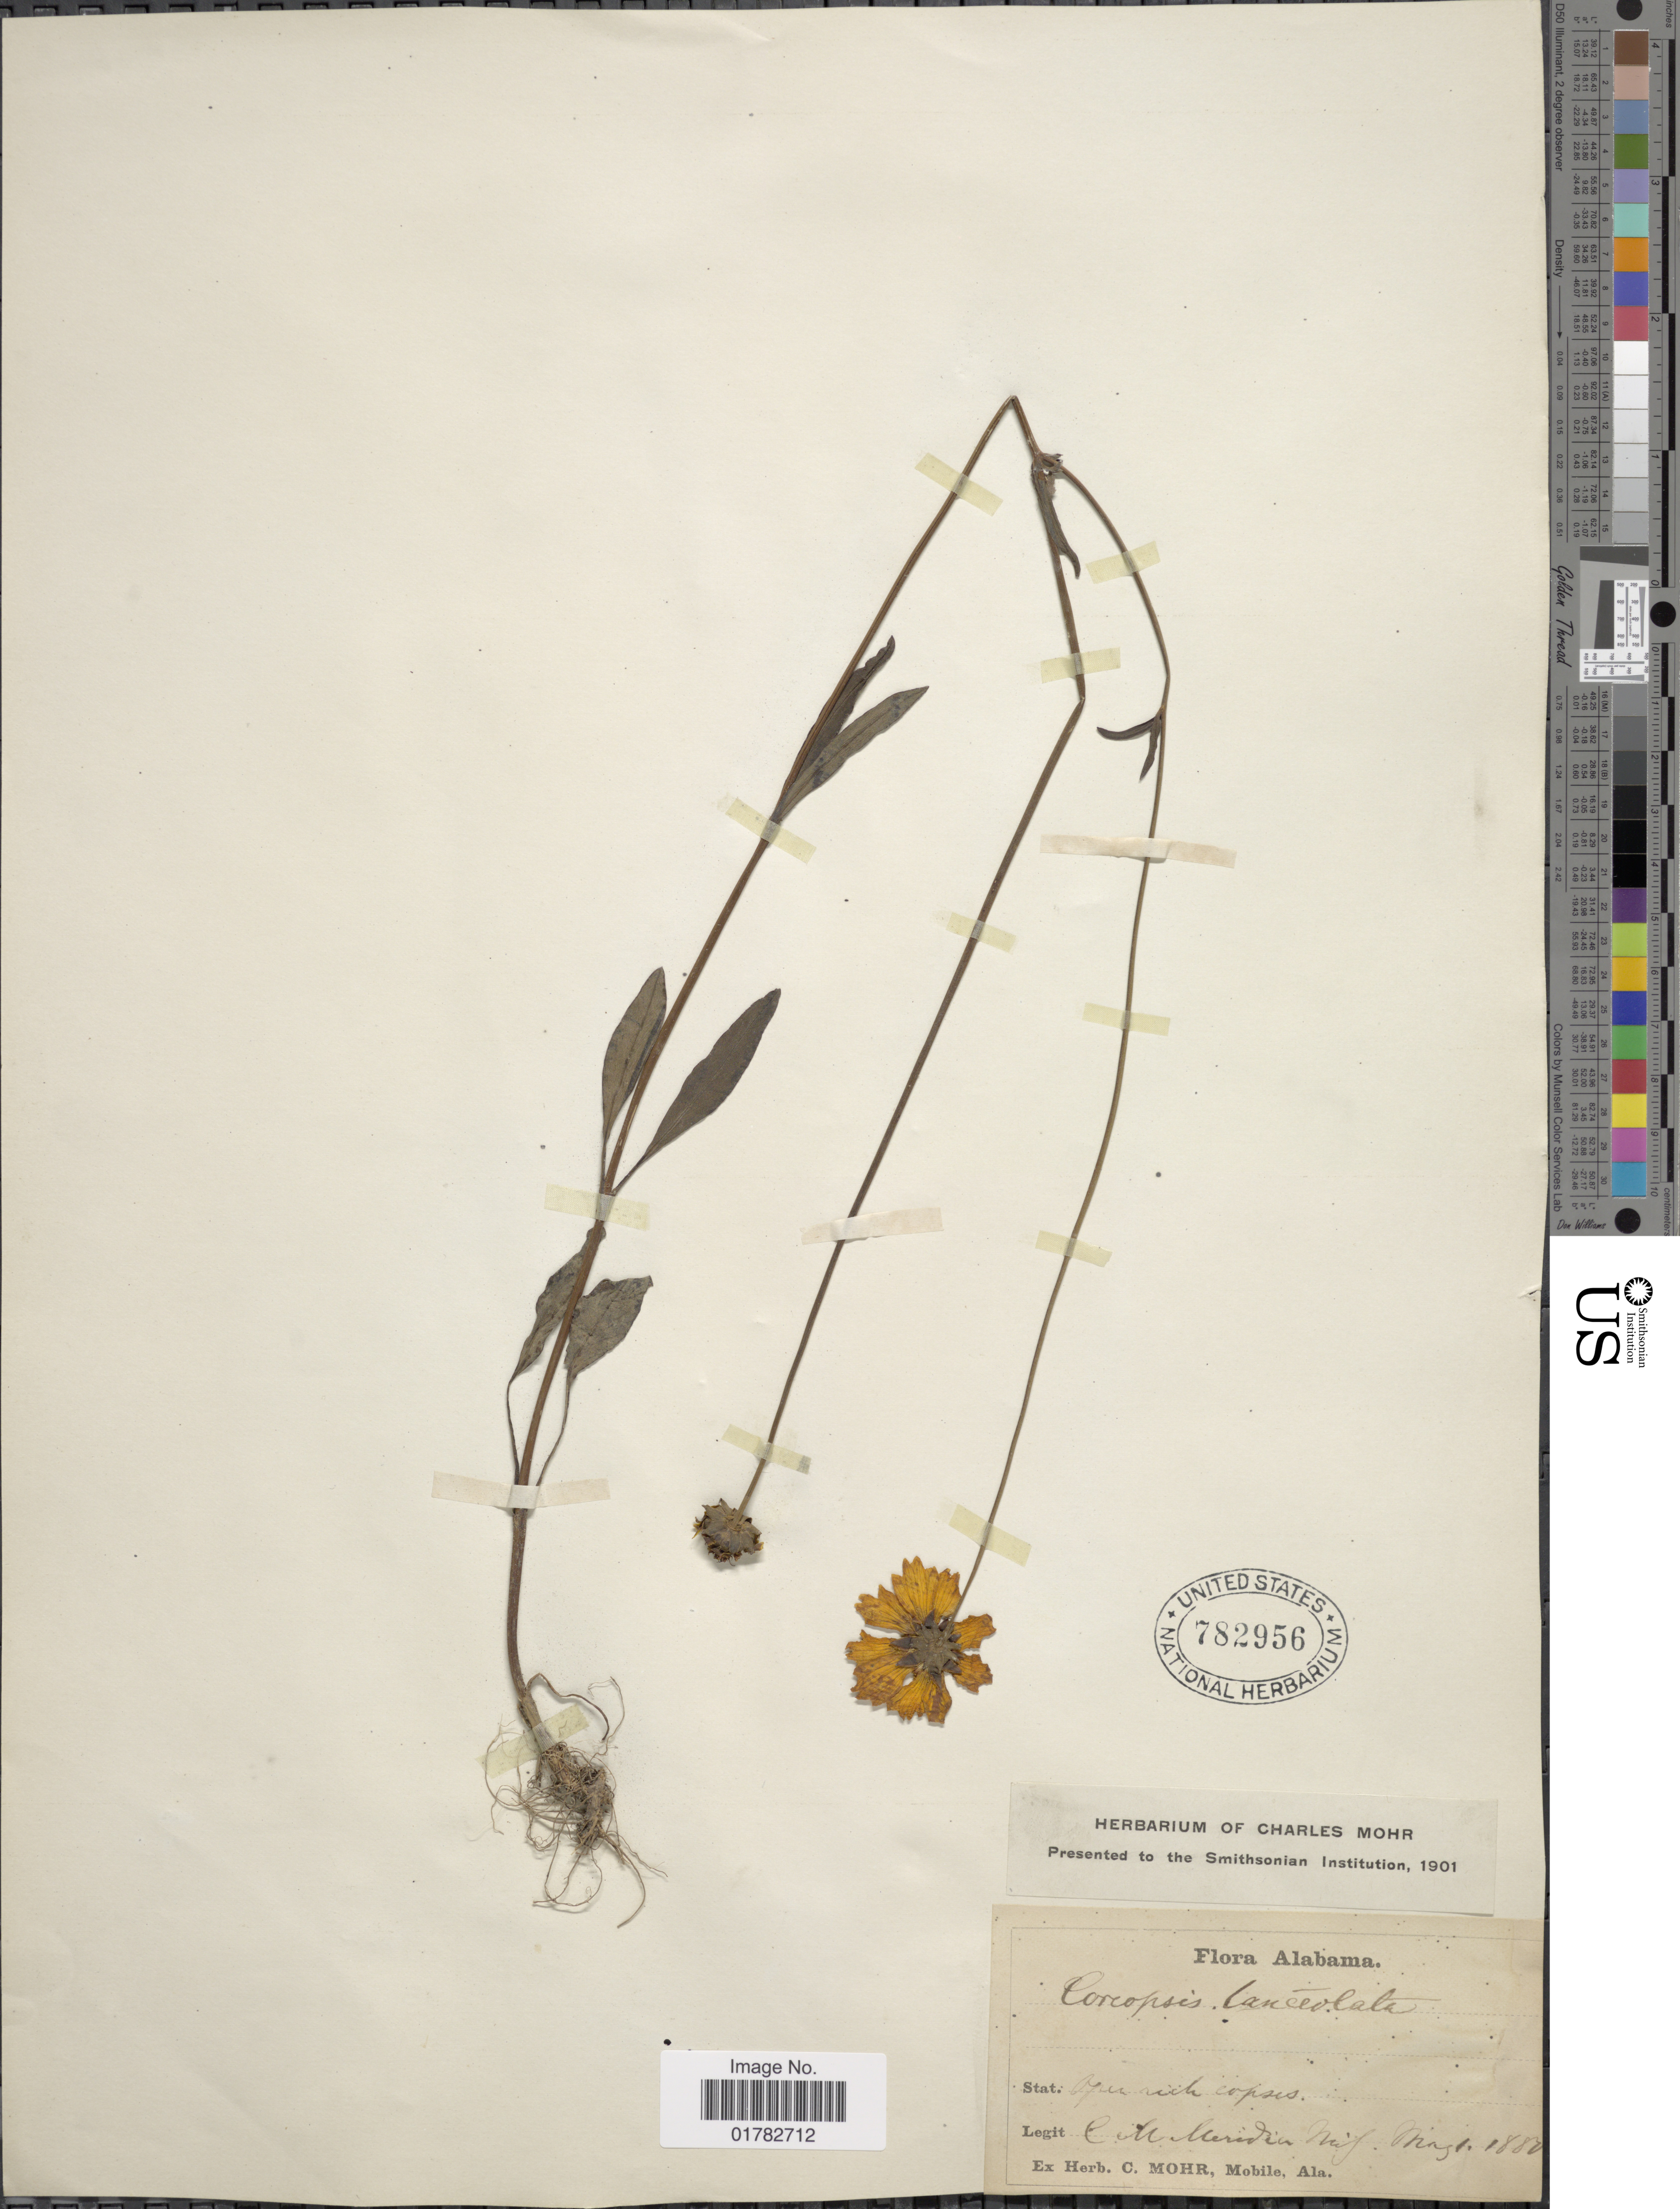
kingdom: Plantae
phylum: Tracheophyta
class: Magnoliopsida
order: Asterales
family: Asteraceae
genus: Coreopsis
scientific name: Coreopsis lanceolata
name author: L.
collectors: C. T. Mohr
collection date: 1880-05-01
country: United States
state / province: Alabama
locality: Open rich copses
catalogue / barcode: US 782956